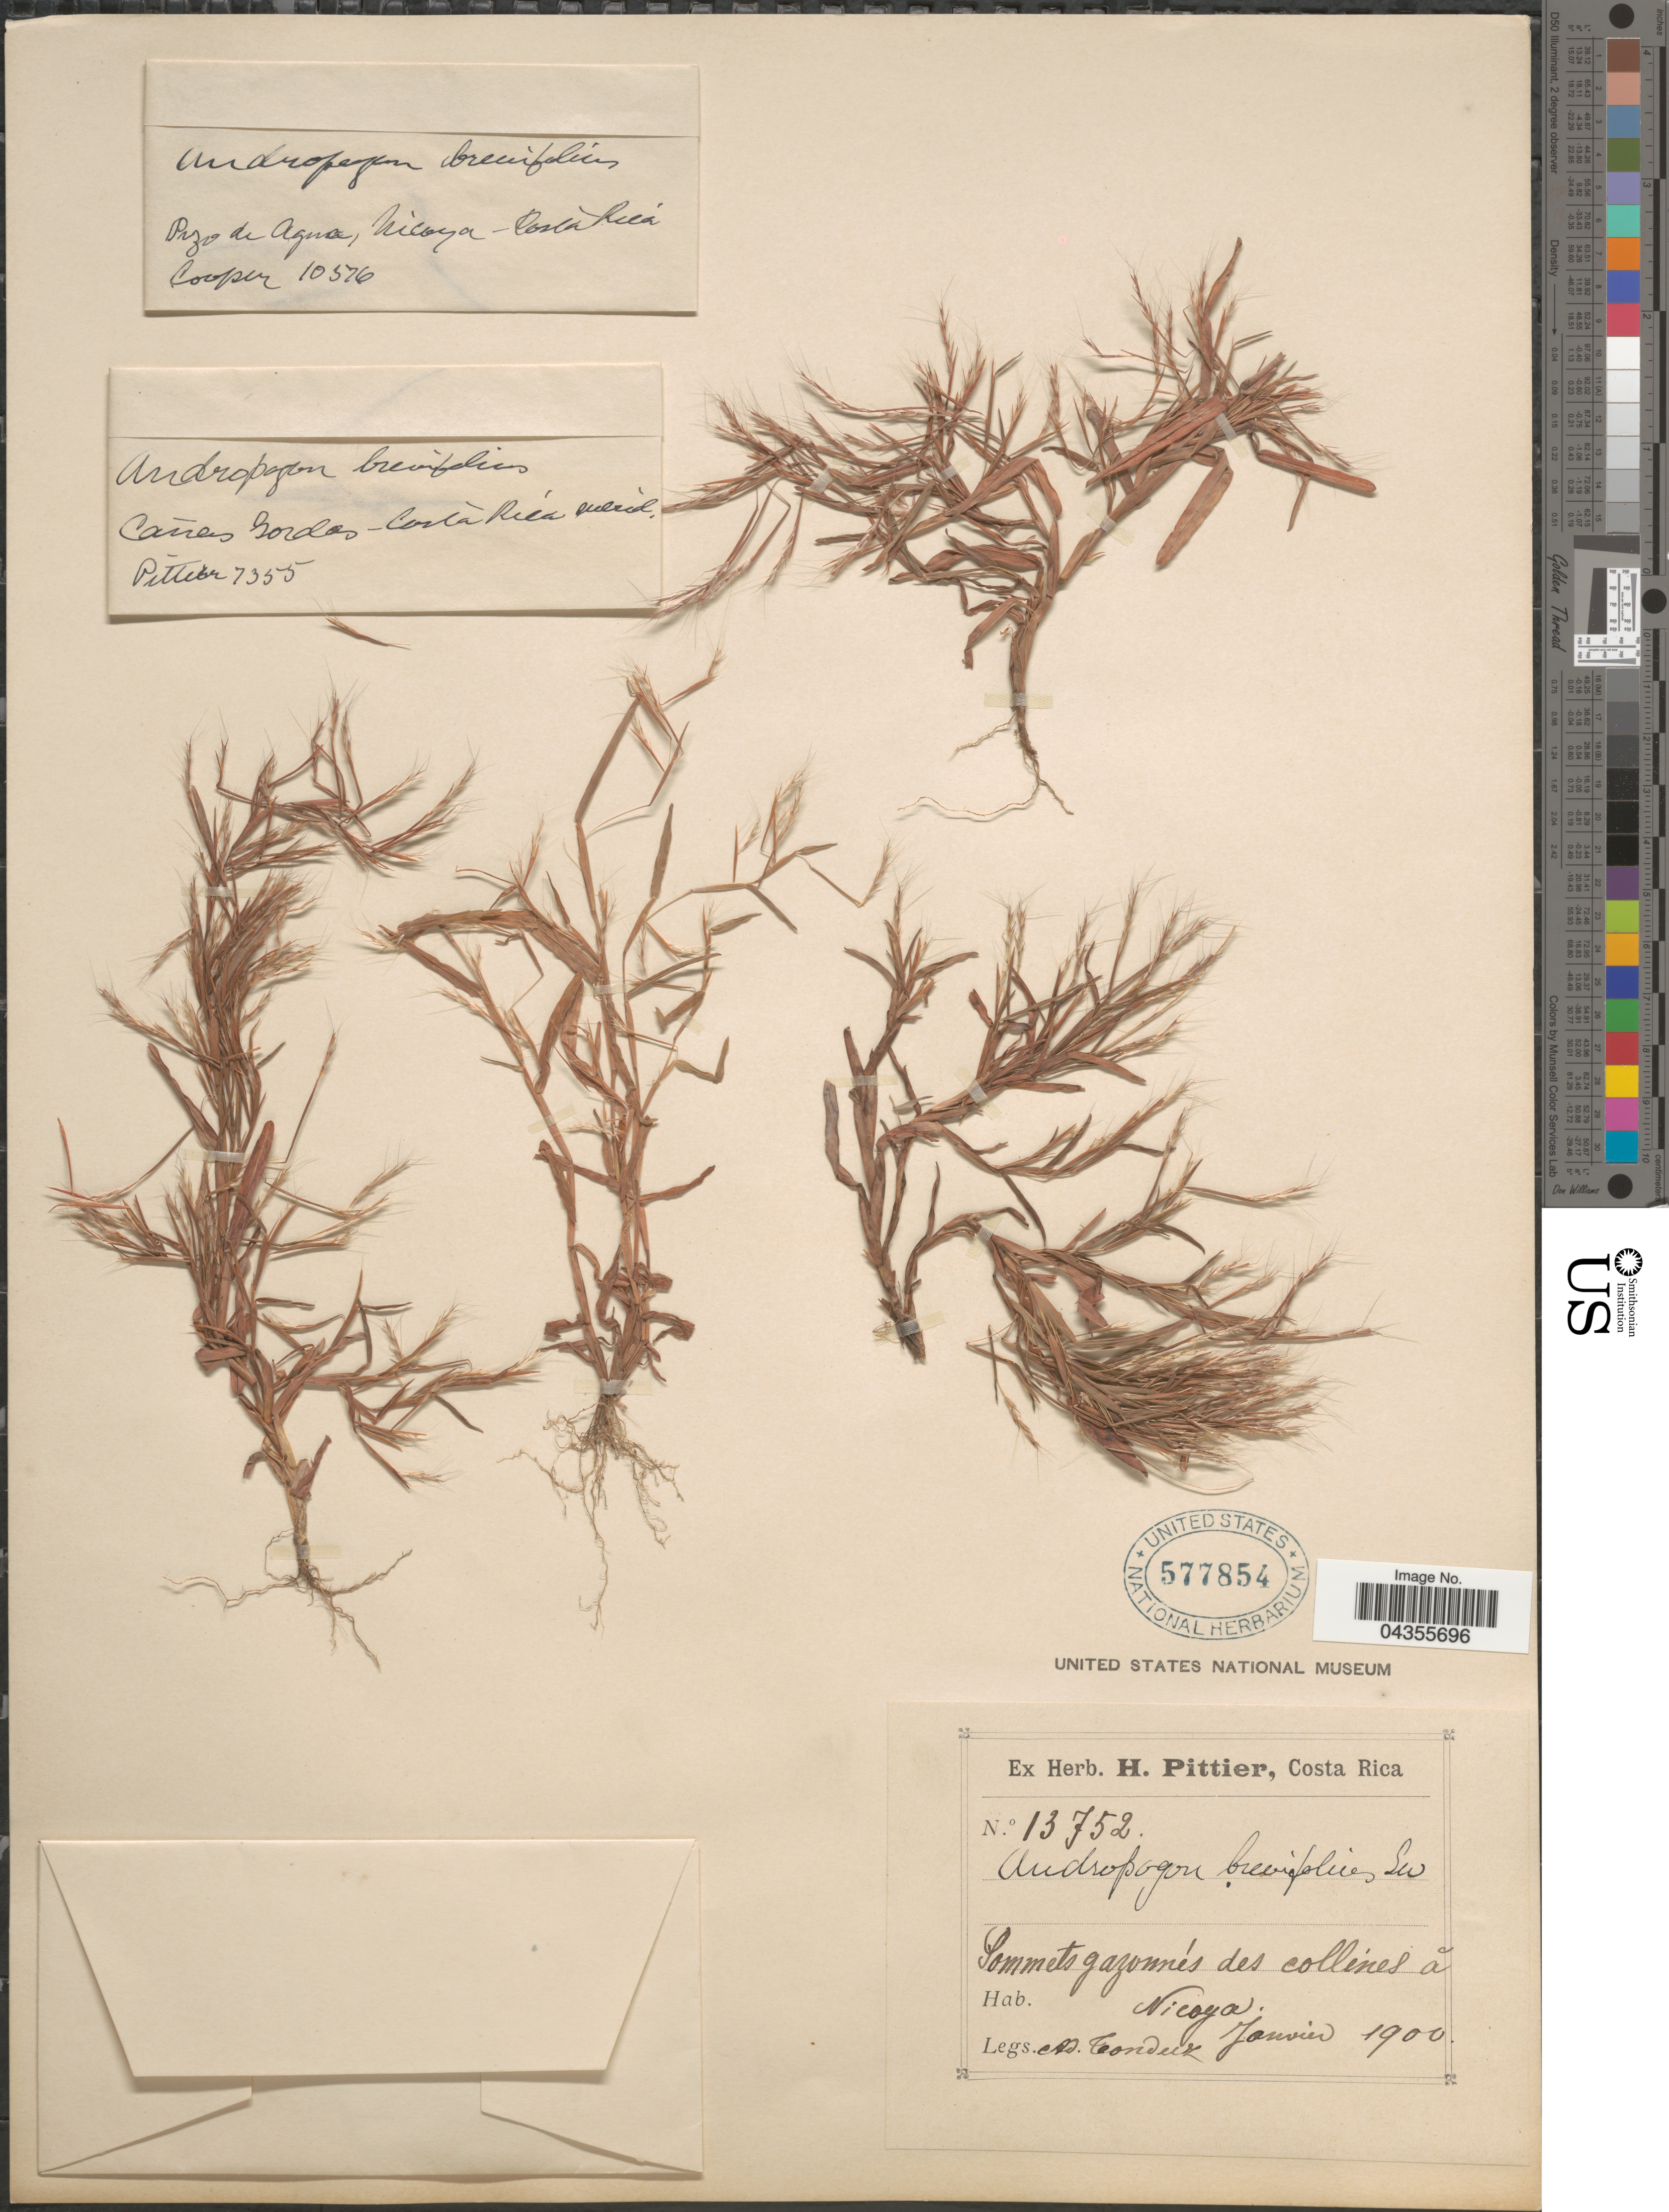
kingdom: Plantae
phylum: Tracheophyta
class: Liliopsida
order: Poales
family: Poaceae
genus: Schizachyrium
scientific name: Schizachyrium brevifolium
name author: (Sw.) Nees ex Büse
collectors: -. Cooper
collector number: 10576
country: Costa Rica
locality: Pizo de Agua, Nicoya.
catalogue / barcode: US 577854-2